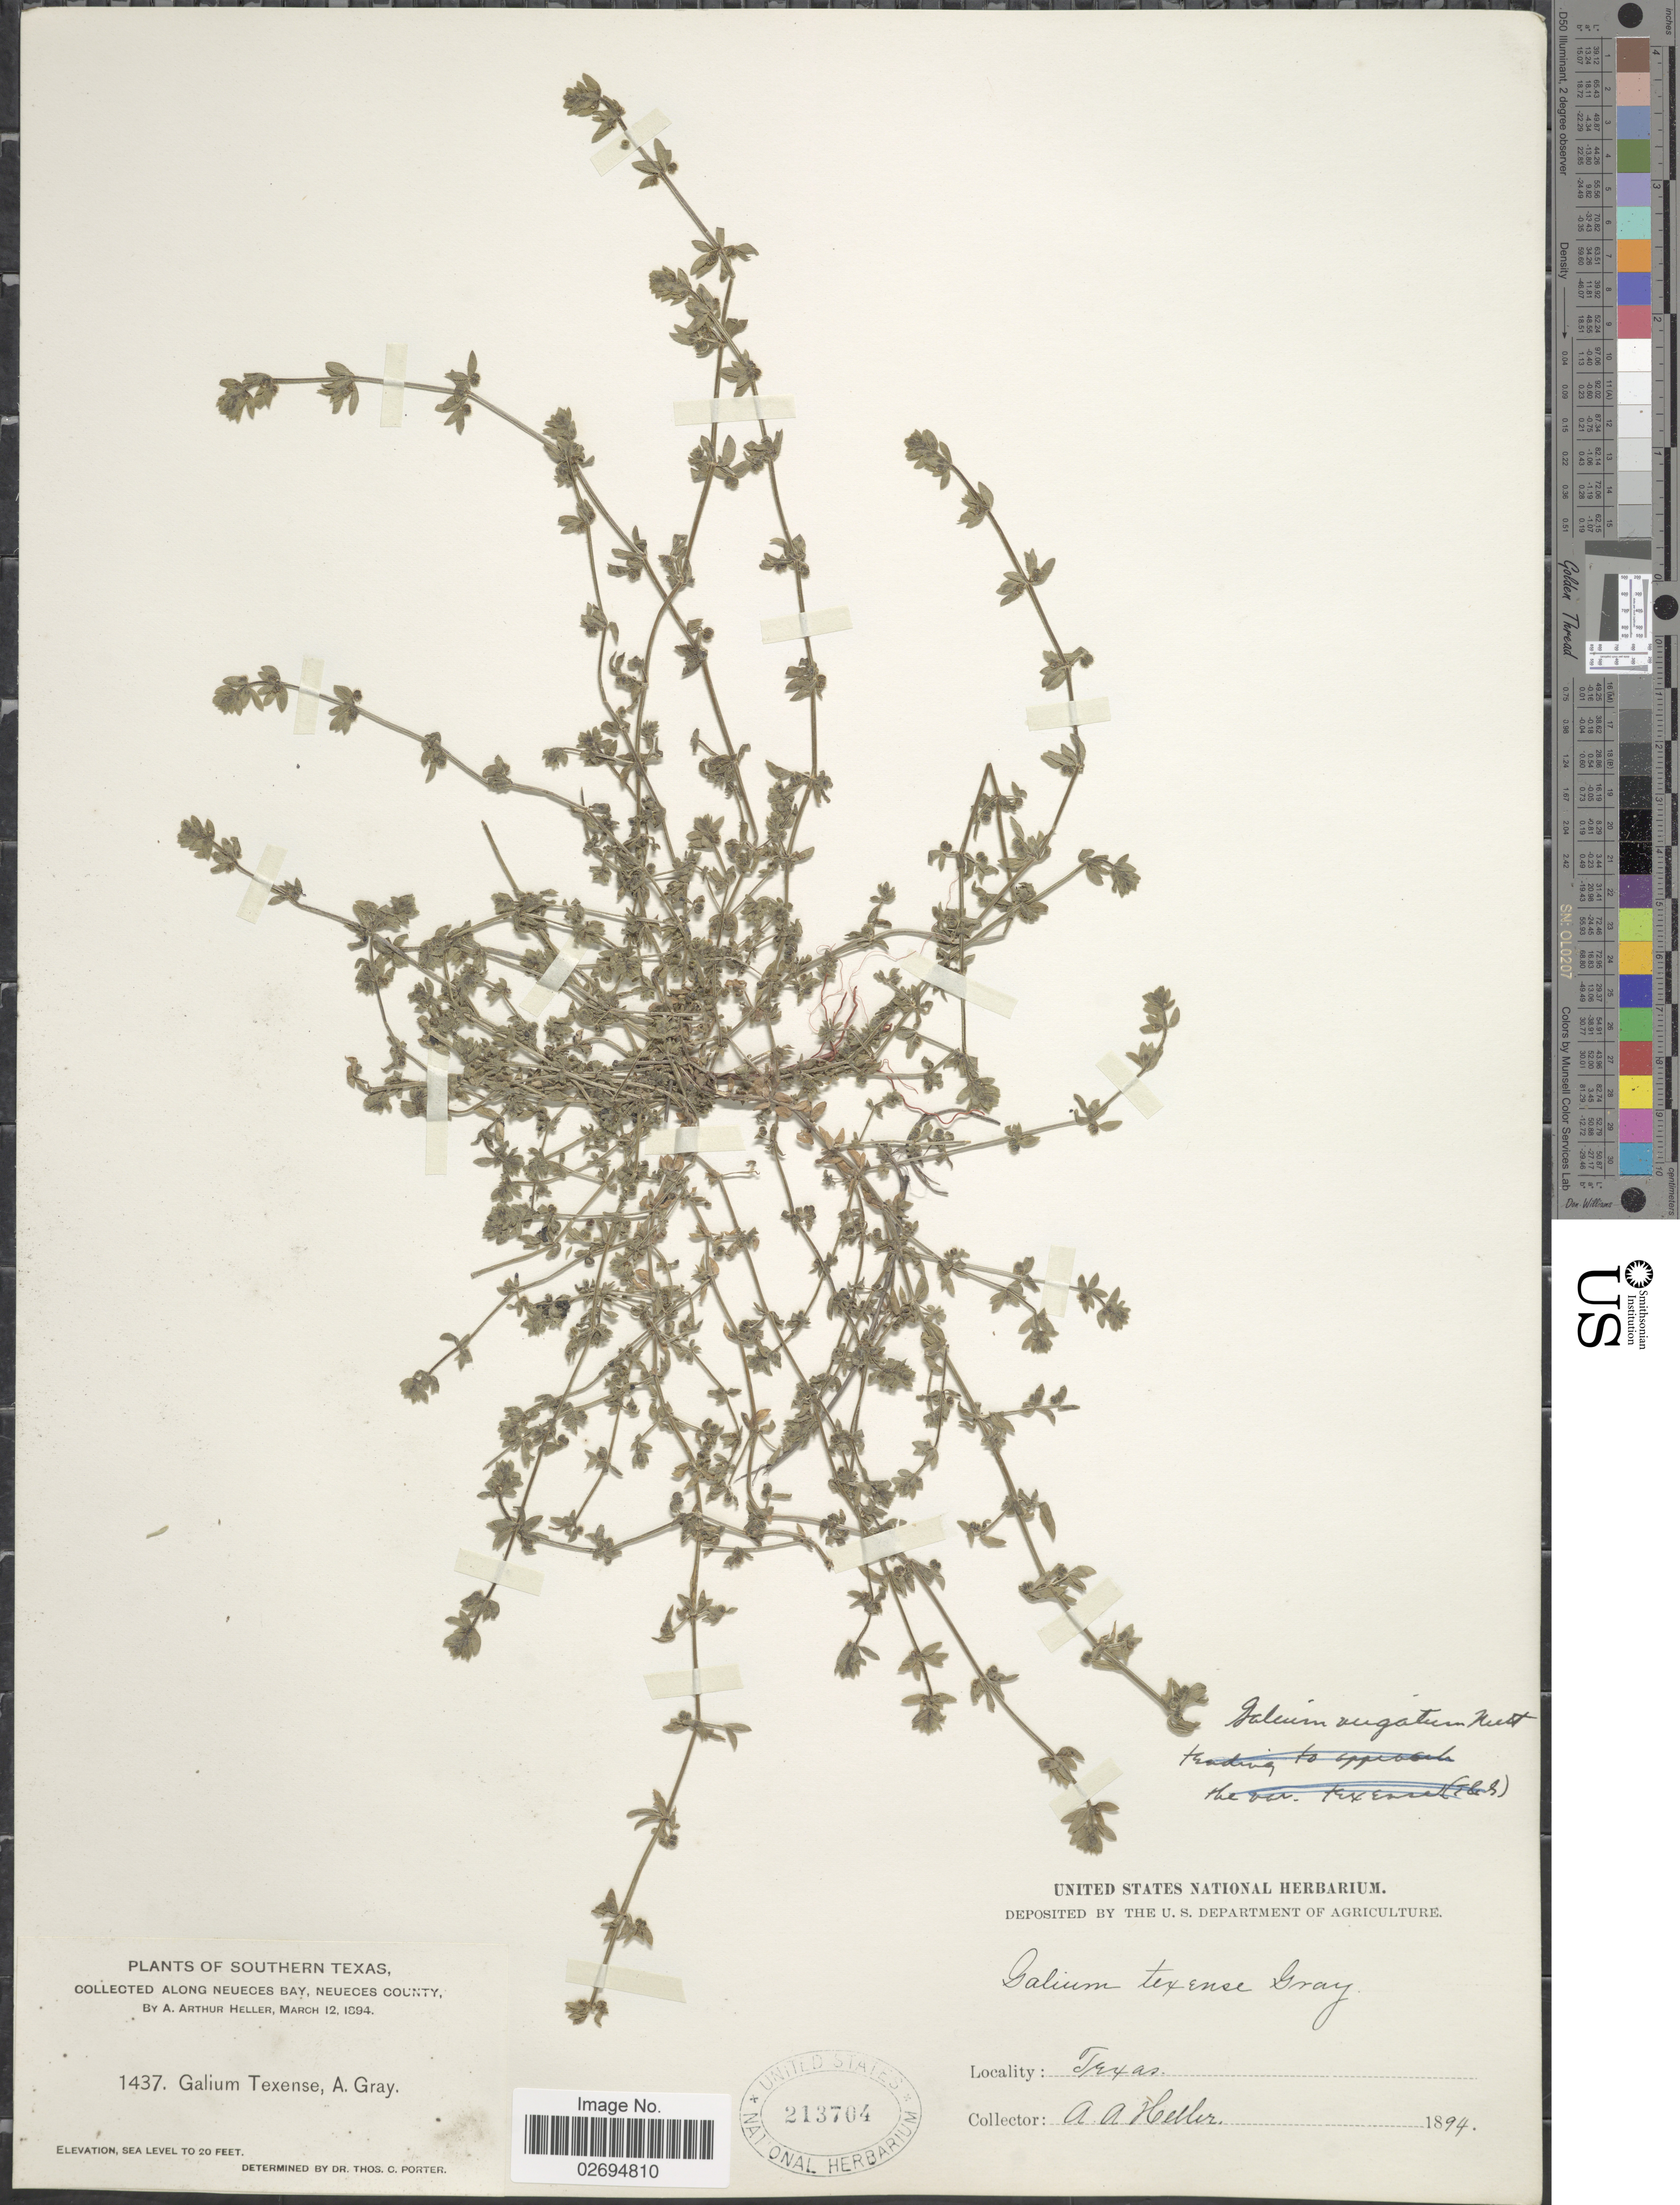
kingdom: Plantae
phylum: Tracheophyta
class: Magnoliopsida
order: Gentianales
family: Rubiaceae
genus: Galium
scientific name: Galium virgatum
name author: Nutt.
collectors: A. A. Heller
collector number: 1437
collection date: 1894-03-12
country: United States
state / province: Texas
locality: Southern Texas, Along Neueces Bay, Neueces County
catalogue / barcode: US 213704